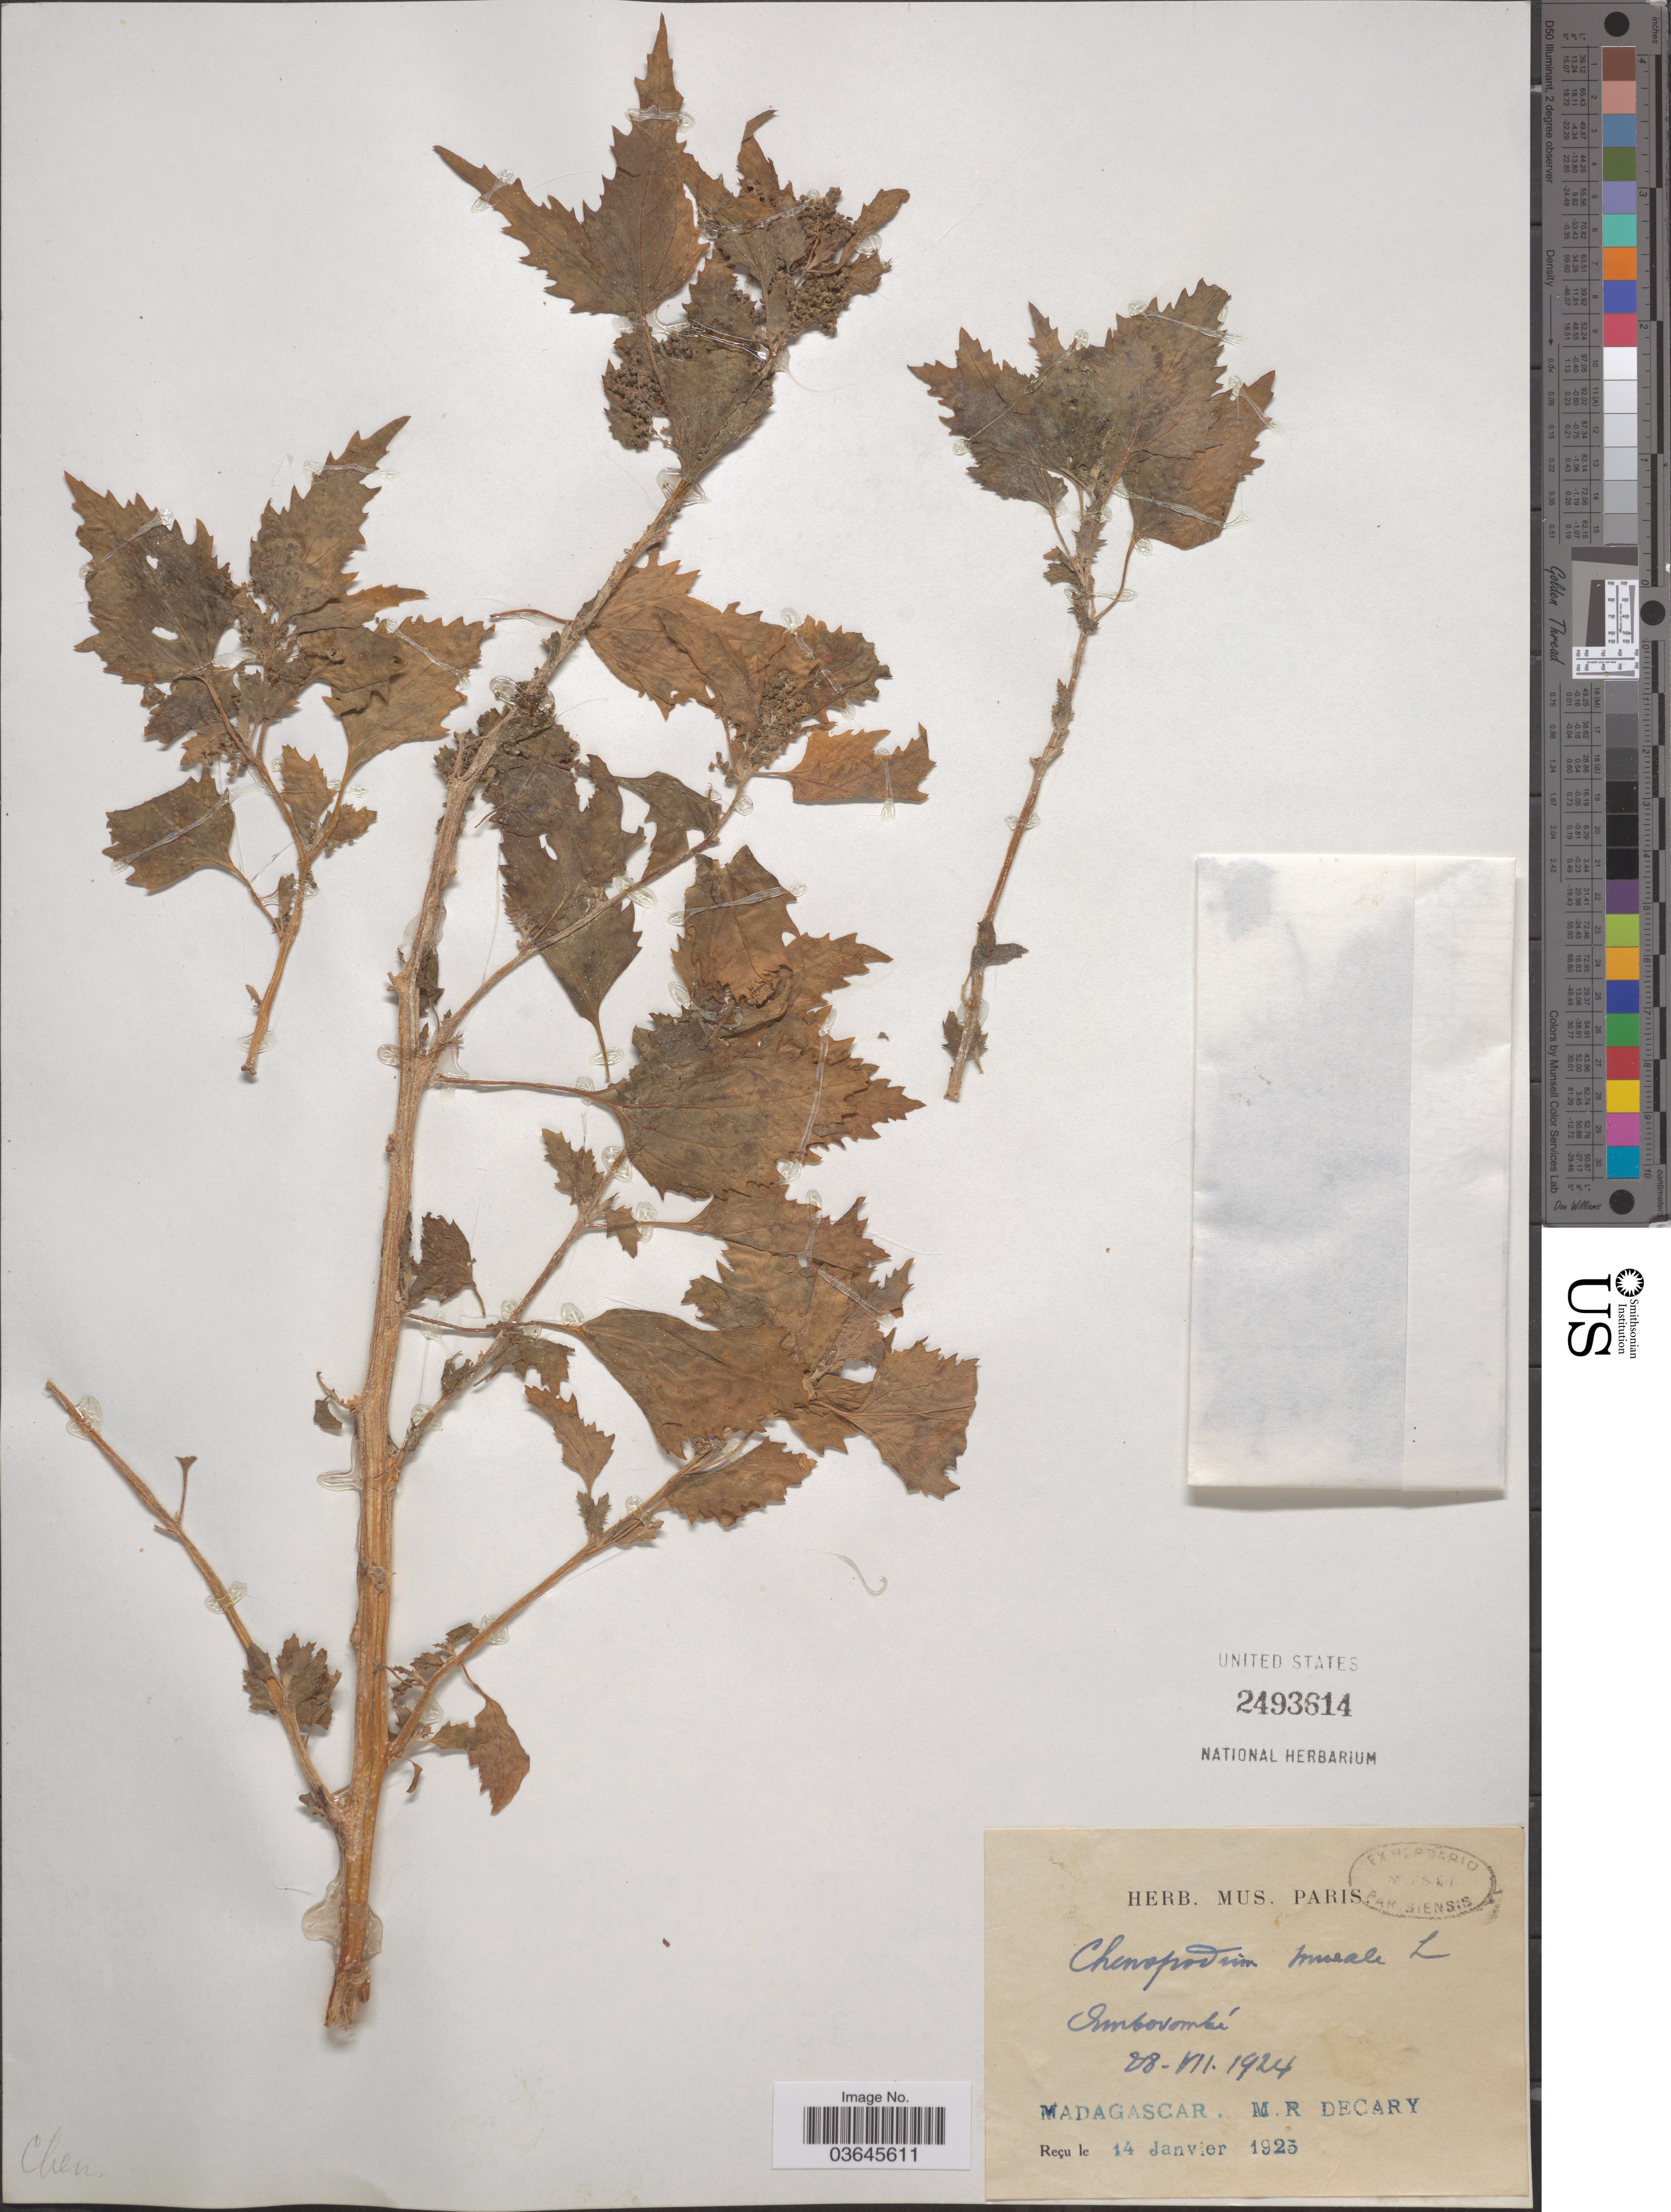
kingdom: Plantae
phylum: Tracheophyta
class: Magnoliopsida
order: Caryophyllales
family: Amaranthaceae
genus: Chenopodium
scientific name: Chenopodium murale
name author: L.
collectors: R. Decary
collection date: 1924-07-28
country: Madagascar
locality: Ambovombé.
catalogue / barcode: US 2493614